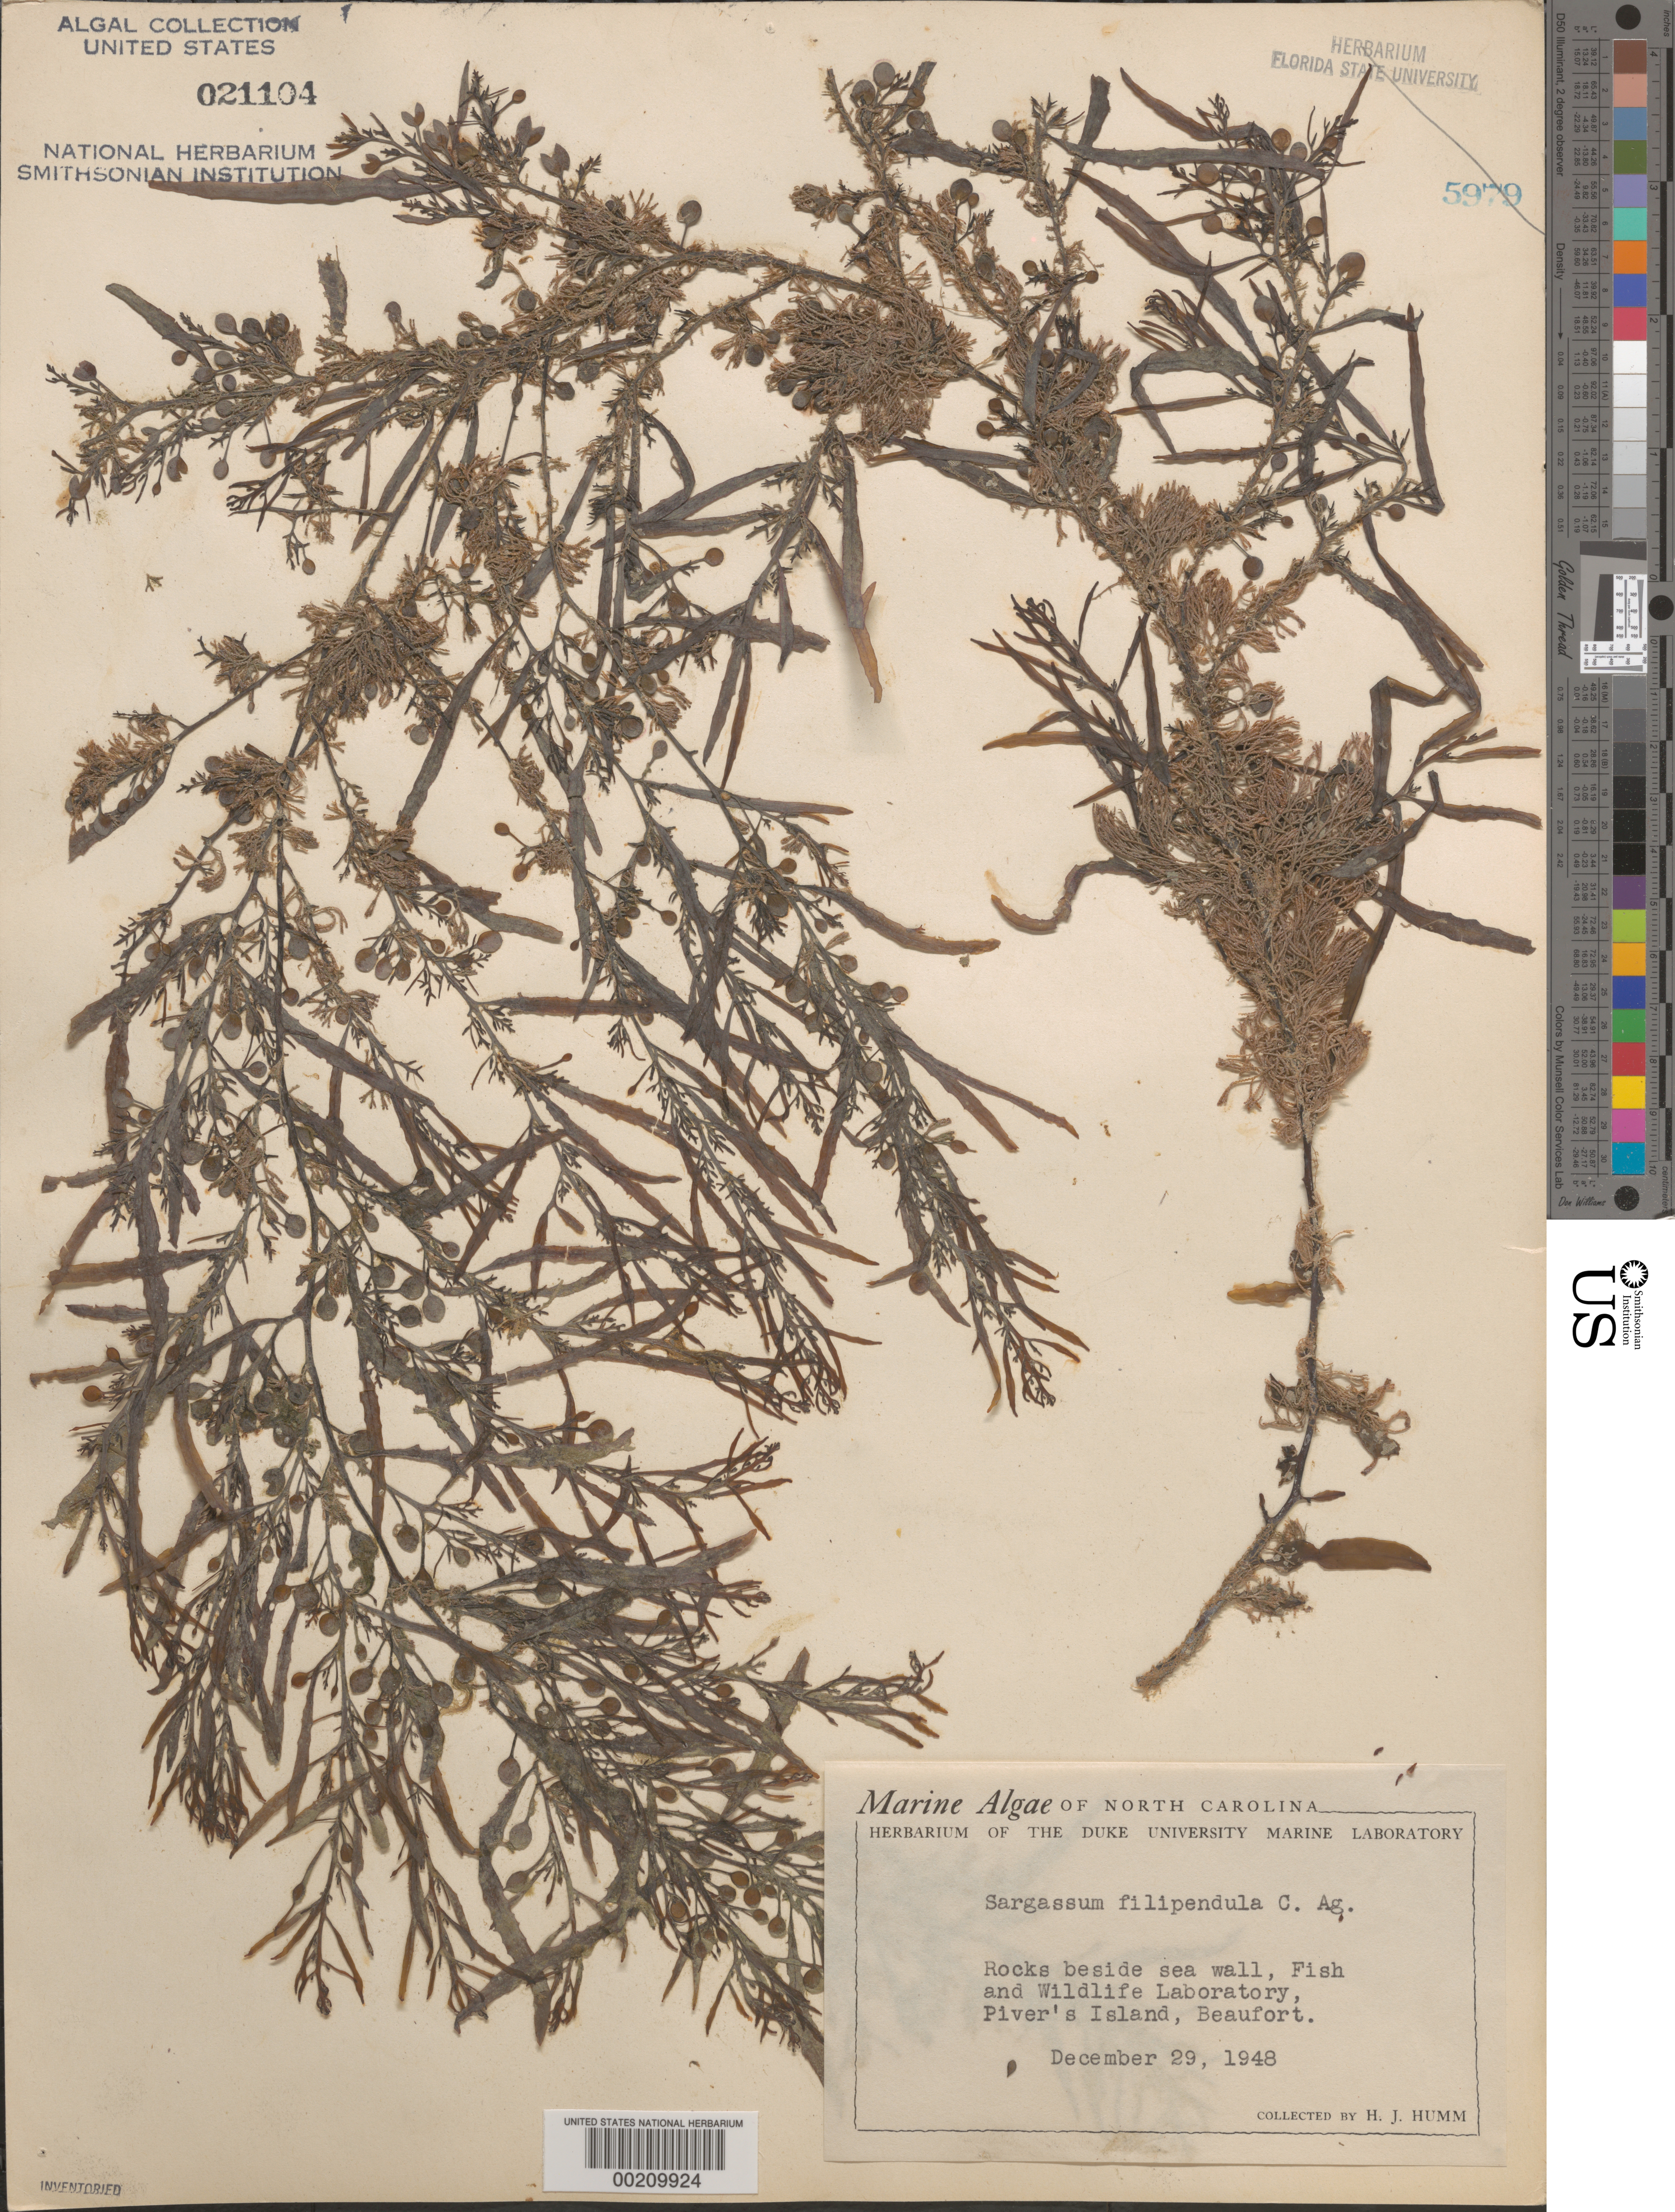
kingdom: Chromista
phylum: Ochrophyta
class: Phaeophyceae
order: Fucales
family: Sargassaceae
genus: Sargassum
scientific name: Sargassum filipendula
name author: C. Agardh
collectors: H. J. Humm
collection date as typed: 29 Dec 1948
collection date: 1948-12-29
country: United States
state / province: North Carolina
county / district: Carteret County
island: Pivers Island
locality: Beaufort, Fish and Wildlife Laboratory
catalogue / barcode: US 21104